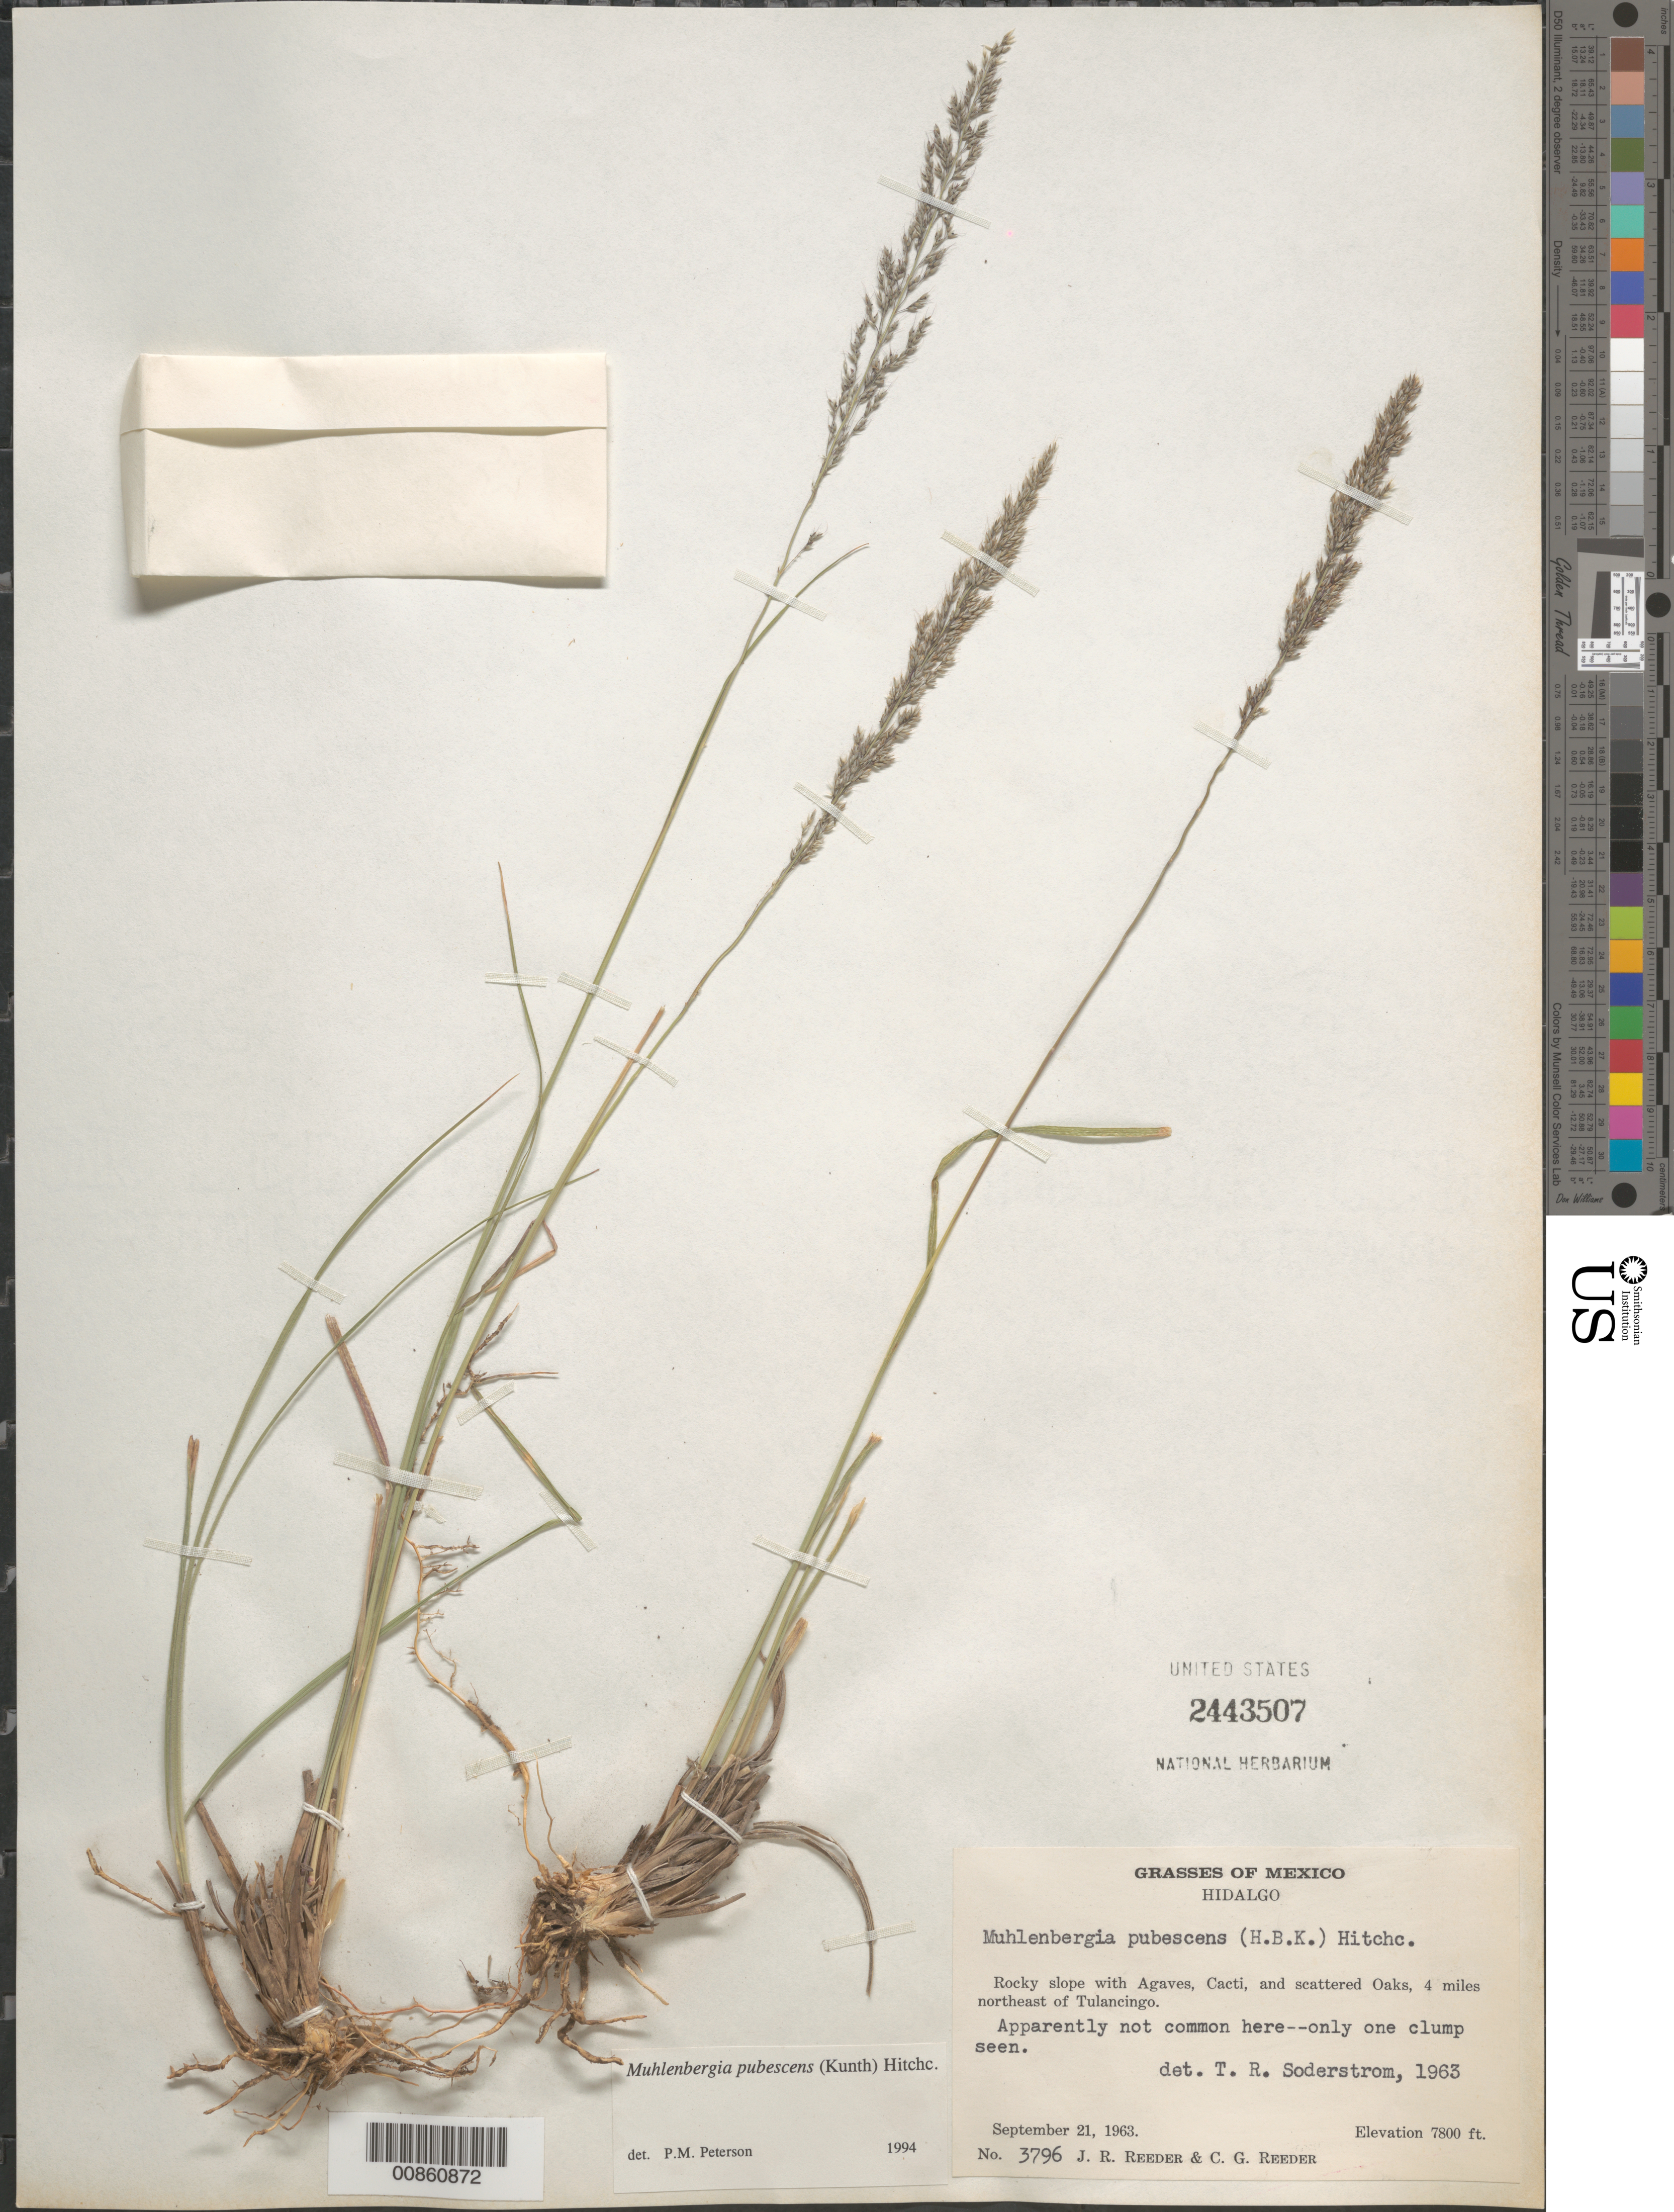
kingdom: Plantae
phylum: Tracheophyta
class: Liliopsida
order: Poales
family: Poaceae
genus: Muhlenbergia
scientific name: Muhlenbergia pubescens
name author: (Kunth) Hitchc.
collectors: J. R. Reeder & C. G. Reeder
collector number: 3796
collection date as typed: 21 Sep 1963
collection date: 1963-09-21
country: Mexico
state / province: Hidalgo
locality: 4 mi NE of Tulancingo, Hgo.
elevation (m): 2377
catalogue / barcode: US 2443507